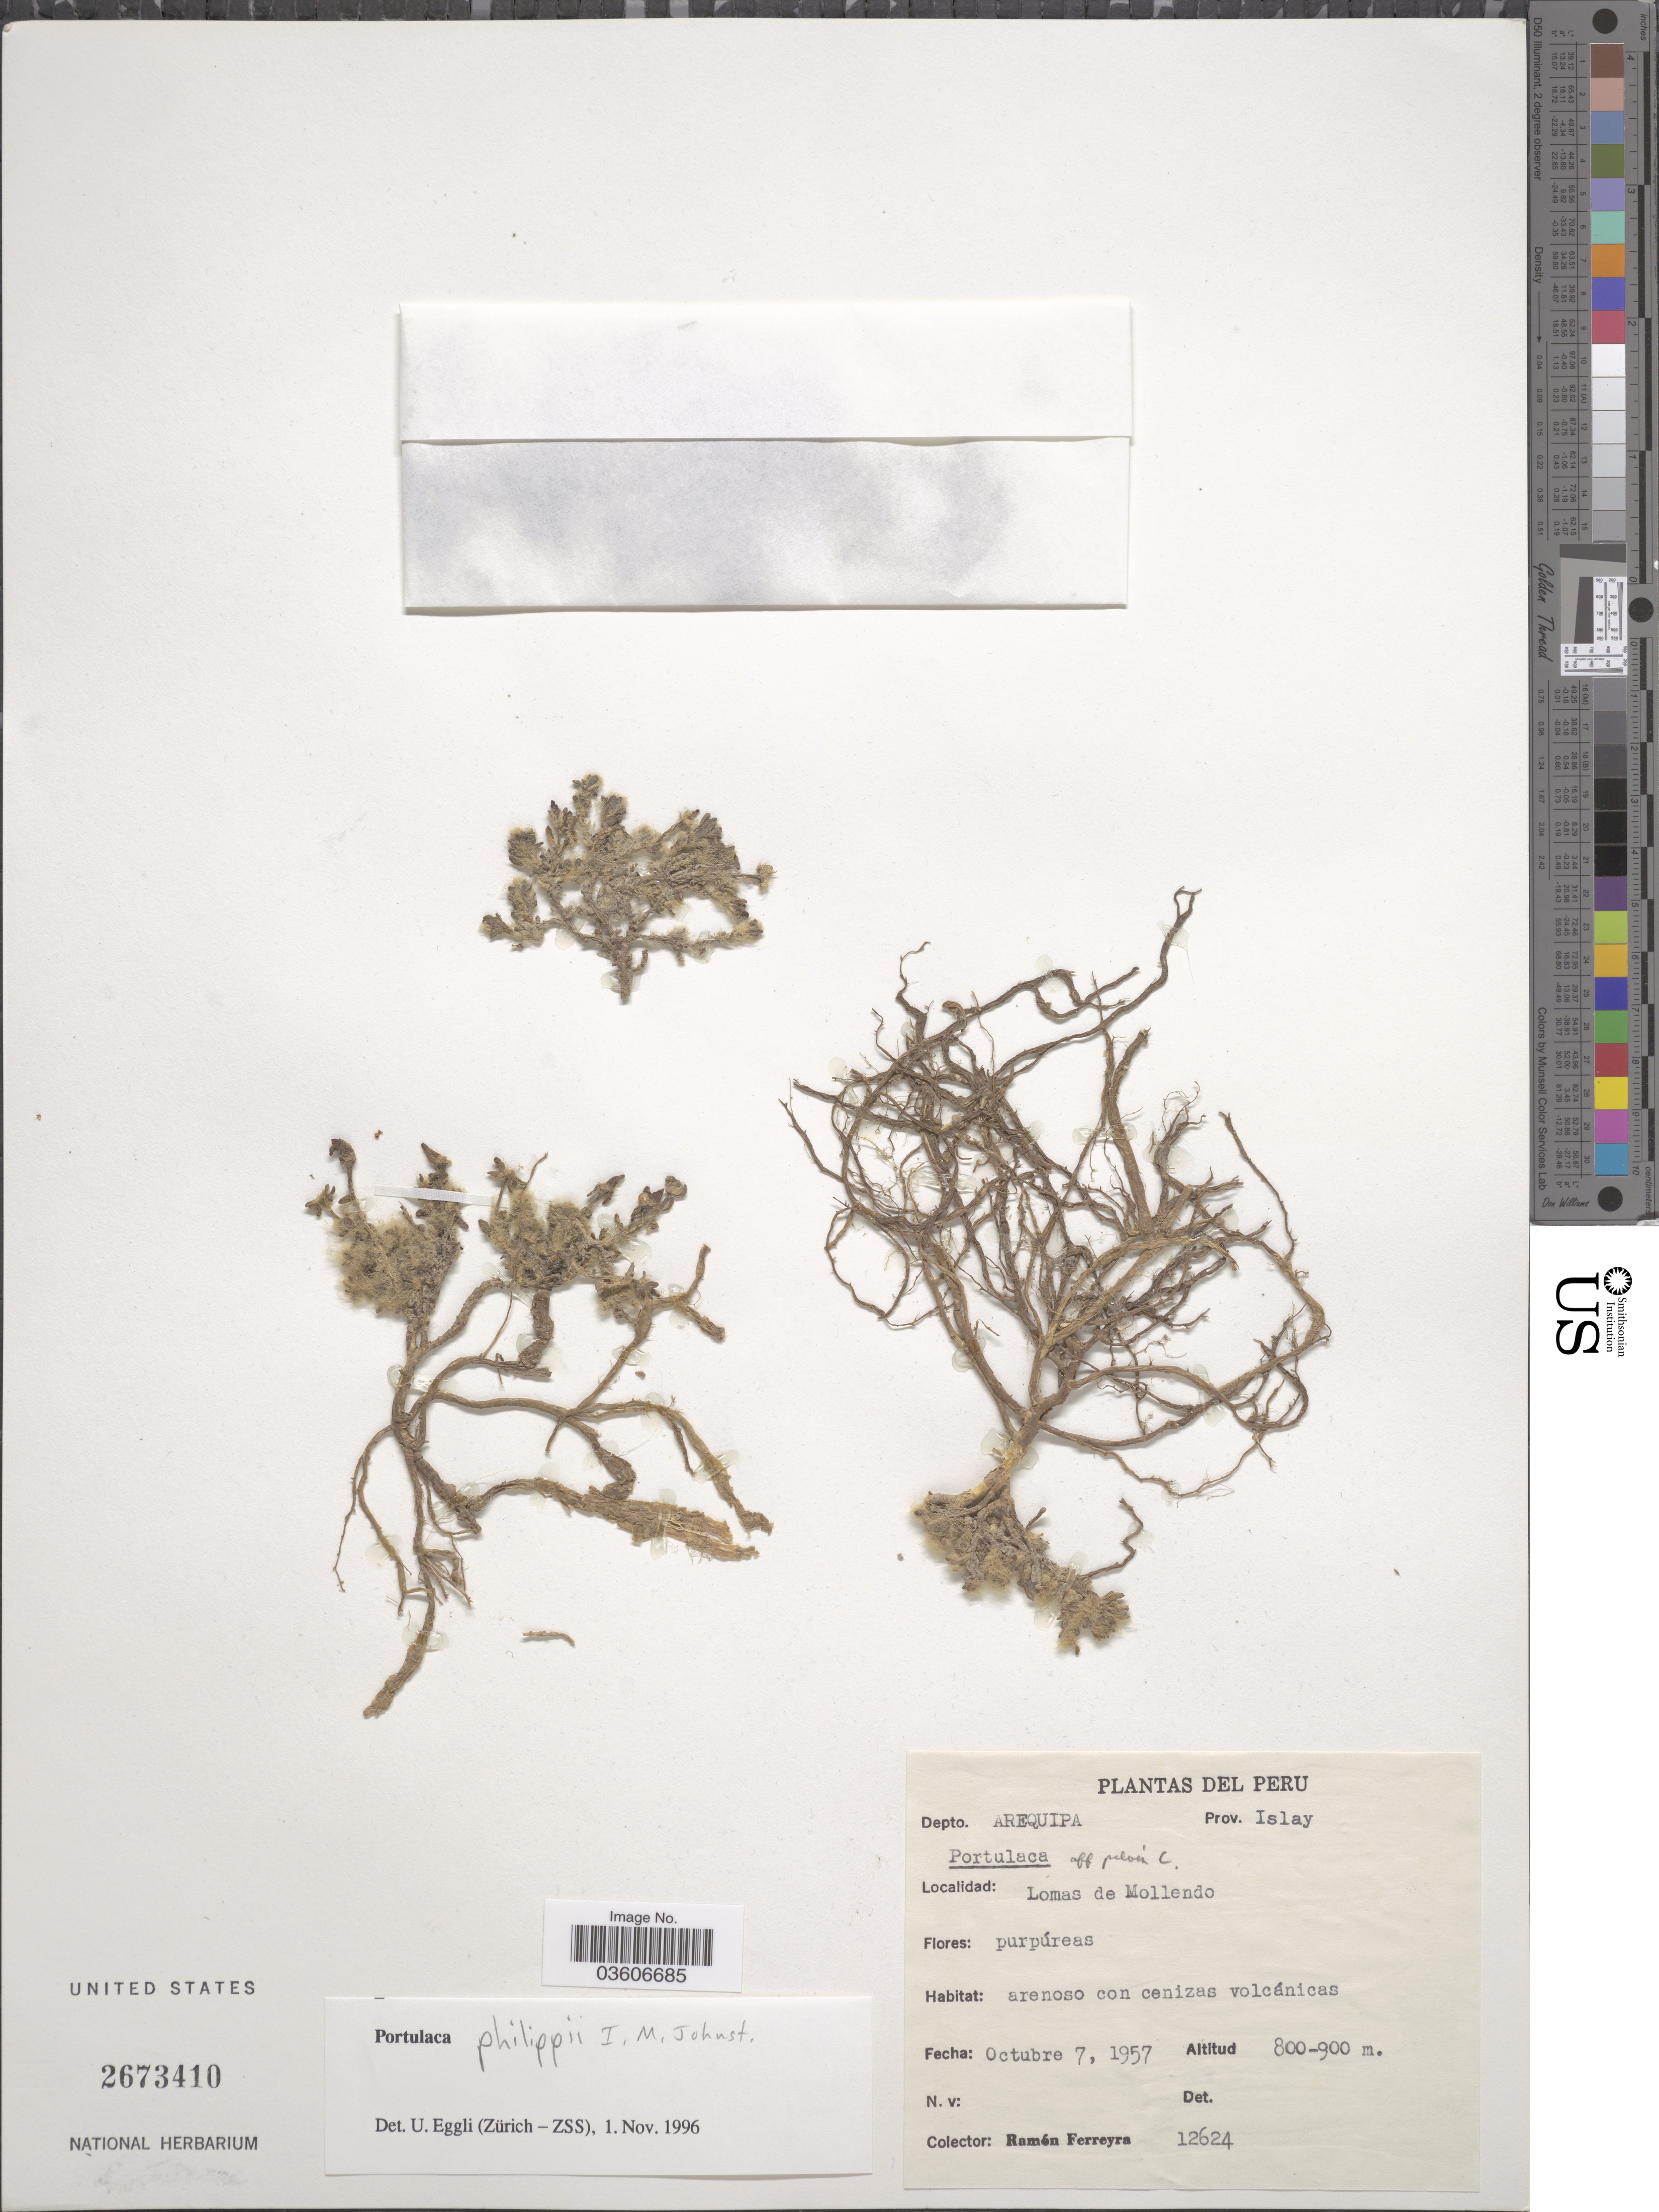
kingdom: Plantae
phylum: Tracheophyta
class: Magnoliopsida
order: Caryophyllales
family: Portulacaceae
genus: Portulaca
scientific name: Portulaca philippii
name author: I.M. Johnst.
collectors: R. A. Ferreyra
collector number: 12624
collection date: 1957-10-07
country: Peru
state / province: Arequipa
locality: Depto. Arequipa. Prov. Islay. Lomas de Mollendo.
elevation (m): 800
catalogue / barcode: US 2673410